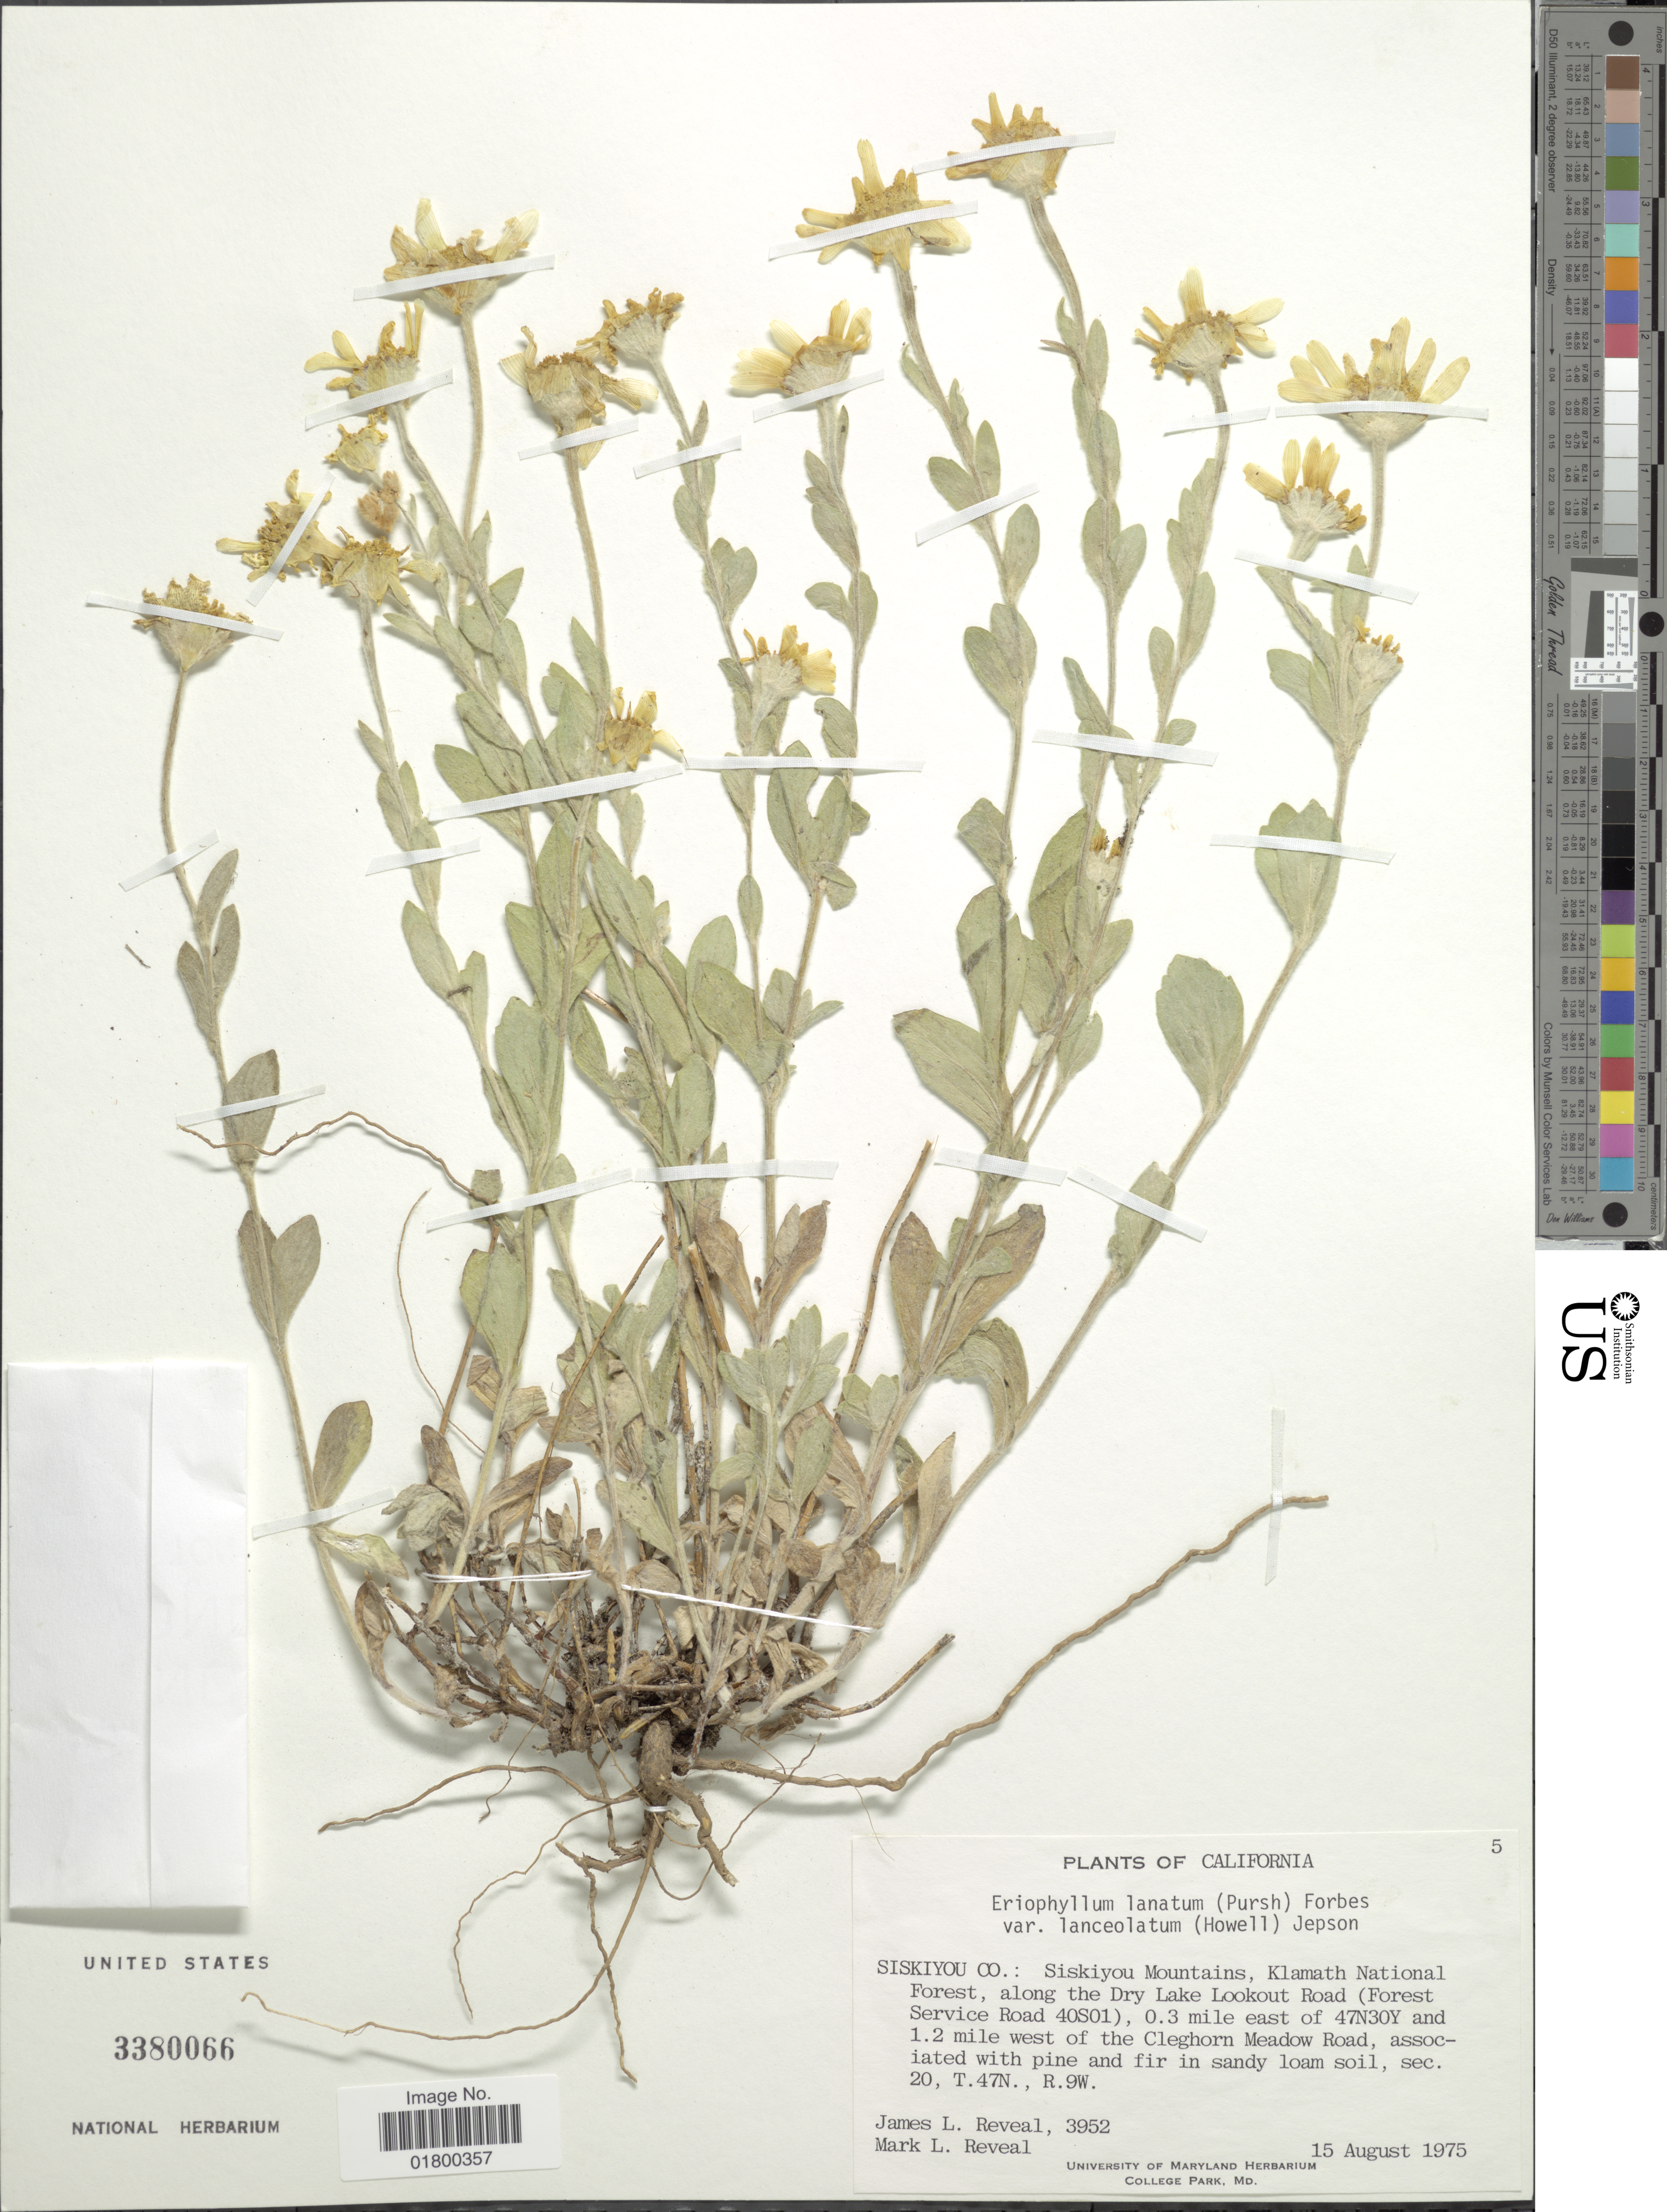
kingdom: Plantae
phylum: Tracheophyta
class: Magnoliopsida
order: Asterales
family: Asteraceae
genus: Eriophyllum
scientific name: Eriophyllum lanatum var. lanceolatum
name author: (Howell) Jeps.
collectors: J. L. Reveal & M. L. Reveal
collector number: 3952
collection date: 1975-08-15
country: United States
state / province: California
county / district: Siskiyou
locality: Siskiyou Co: Siskiyou Mountains, Klamath National Forest, along the Dry Lake Lookout Road (Forest Service Road 40S01), 0.3 mile east of 47N30Y and 1.2 miles west of the Cleghorn Meadow Road, Sec. 20, T.47N., R.9W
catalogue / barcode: US 3380066